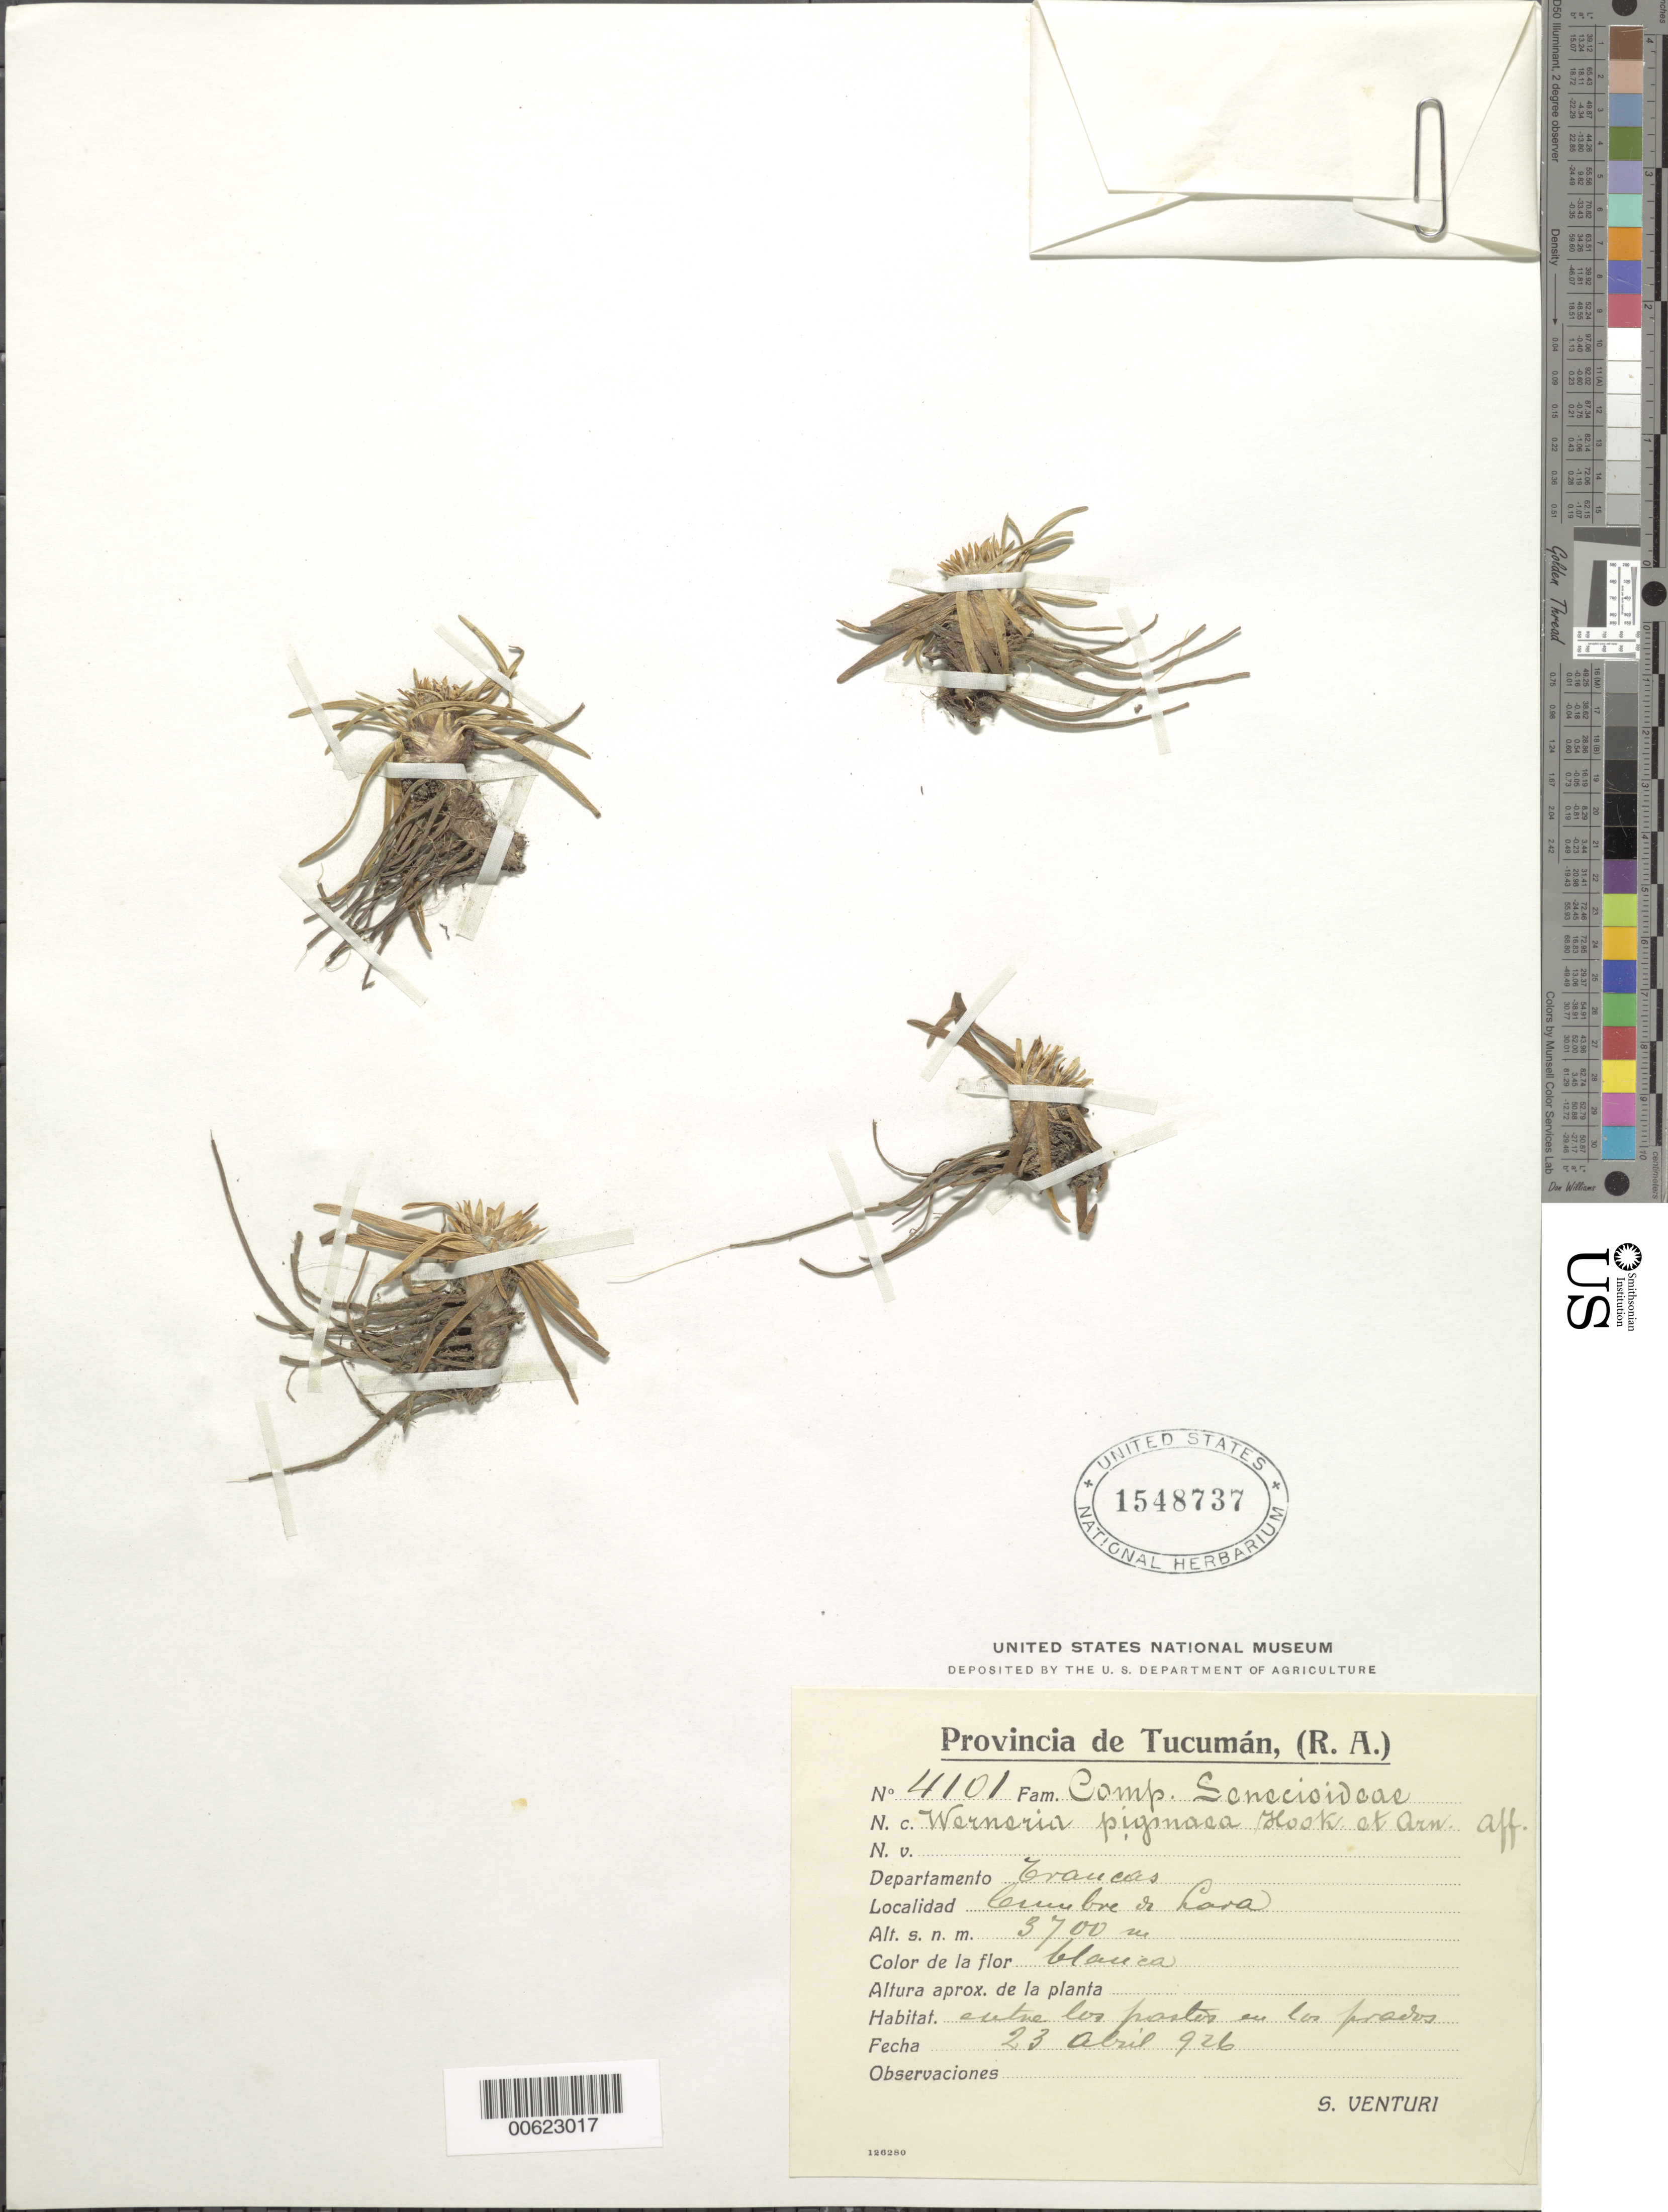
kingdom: Plantae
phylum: Tracheophyta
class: Magnoliopsida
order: Asterales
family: Asteraceae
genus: Werneria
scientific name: Werneria apiculata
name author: Sch. Bip.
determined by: Calvo, Joel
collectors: S. Venturi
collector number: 4101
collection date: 1926-04-23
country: Argentina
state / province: Tucuman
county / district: Trancas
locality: Cerrumbre de Lava.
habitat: Prados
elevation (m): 3700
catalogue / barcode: US 1548737